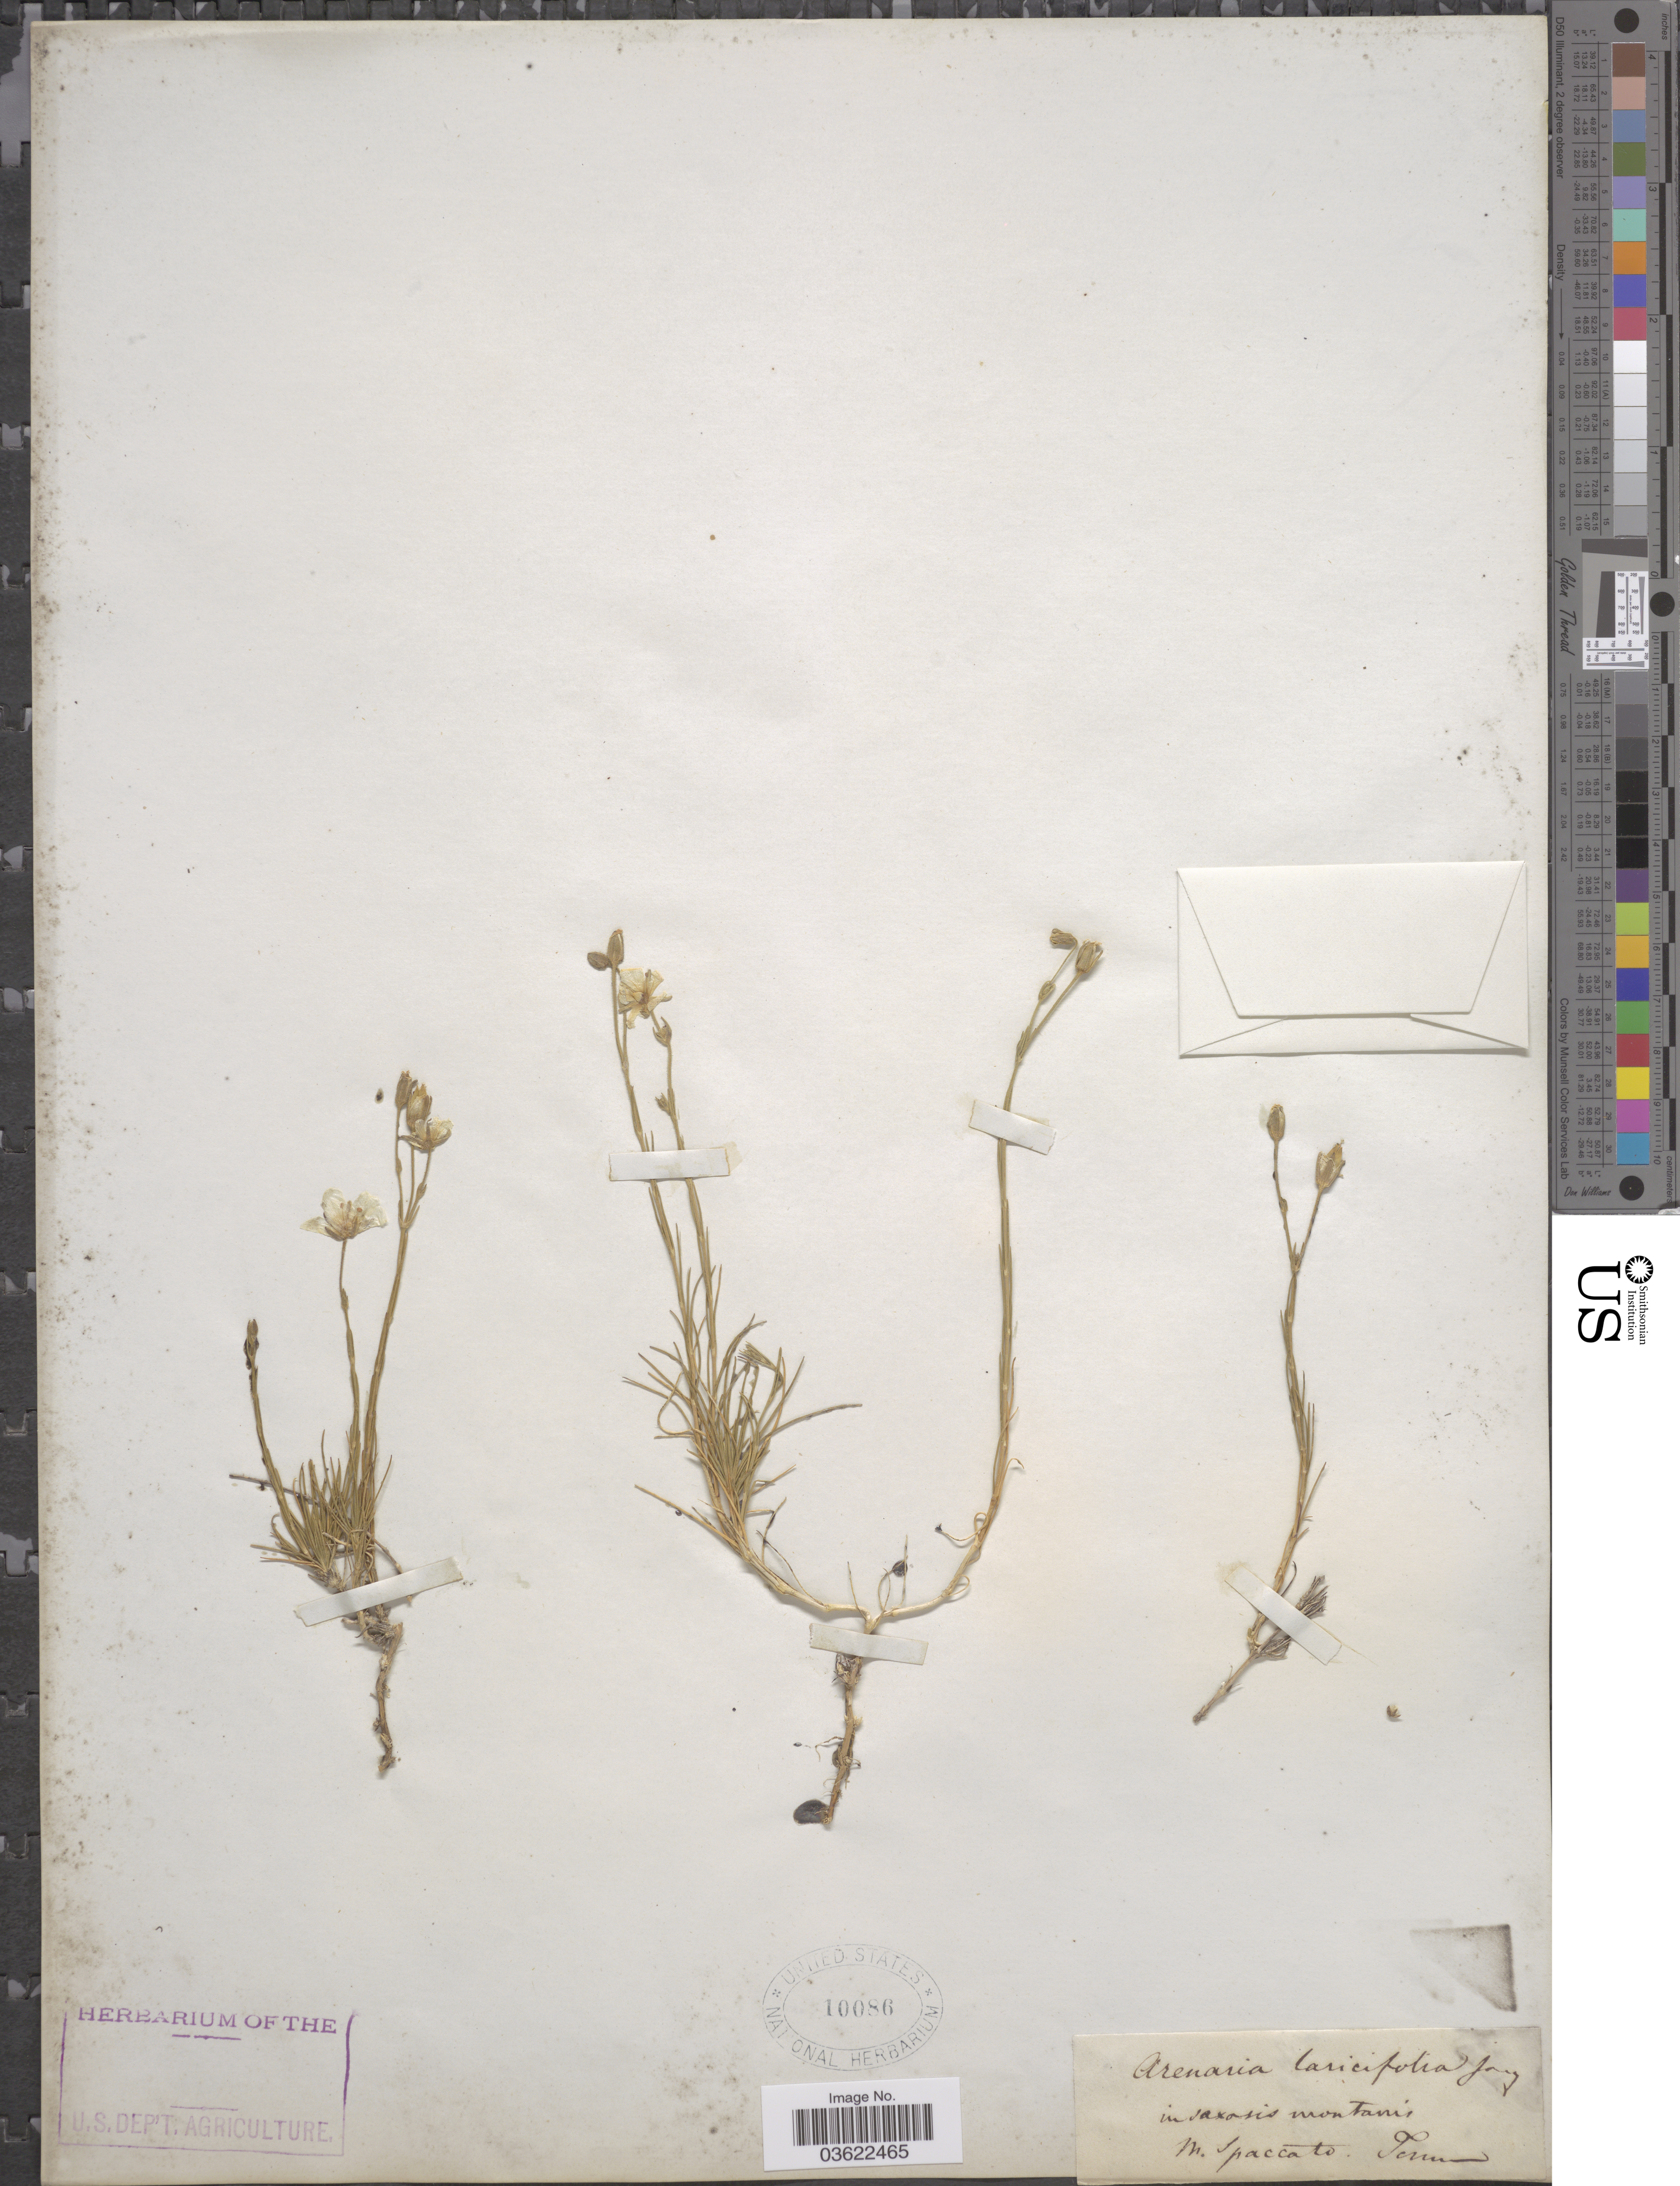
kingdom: Plantae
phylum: Tracheophyta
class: Magnoliopsida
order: Caryophyllales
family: Caryophyllaceae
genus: Cherleria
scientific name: Cherleria laricifolia subsp. diomedis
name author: (Braun-Blanq.) A.J. Moore & Dillenb.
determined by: Strong, Mark T., (BOT), Smithsonian Institution - National Museum of Natural History (UNITED STATES)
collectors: Tomm.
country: Italy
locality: In saxosis montanis M. Spaccato.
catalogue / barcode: US 10086